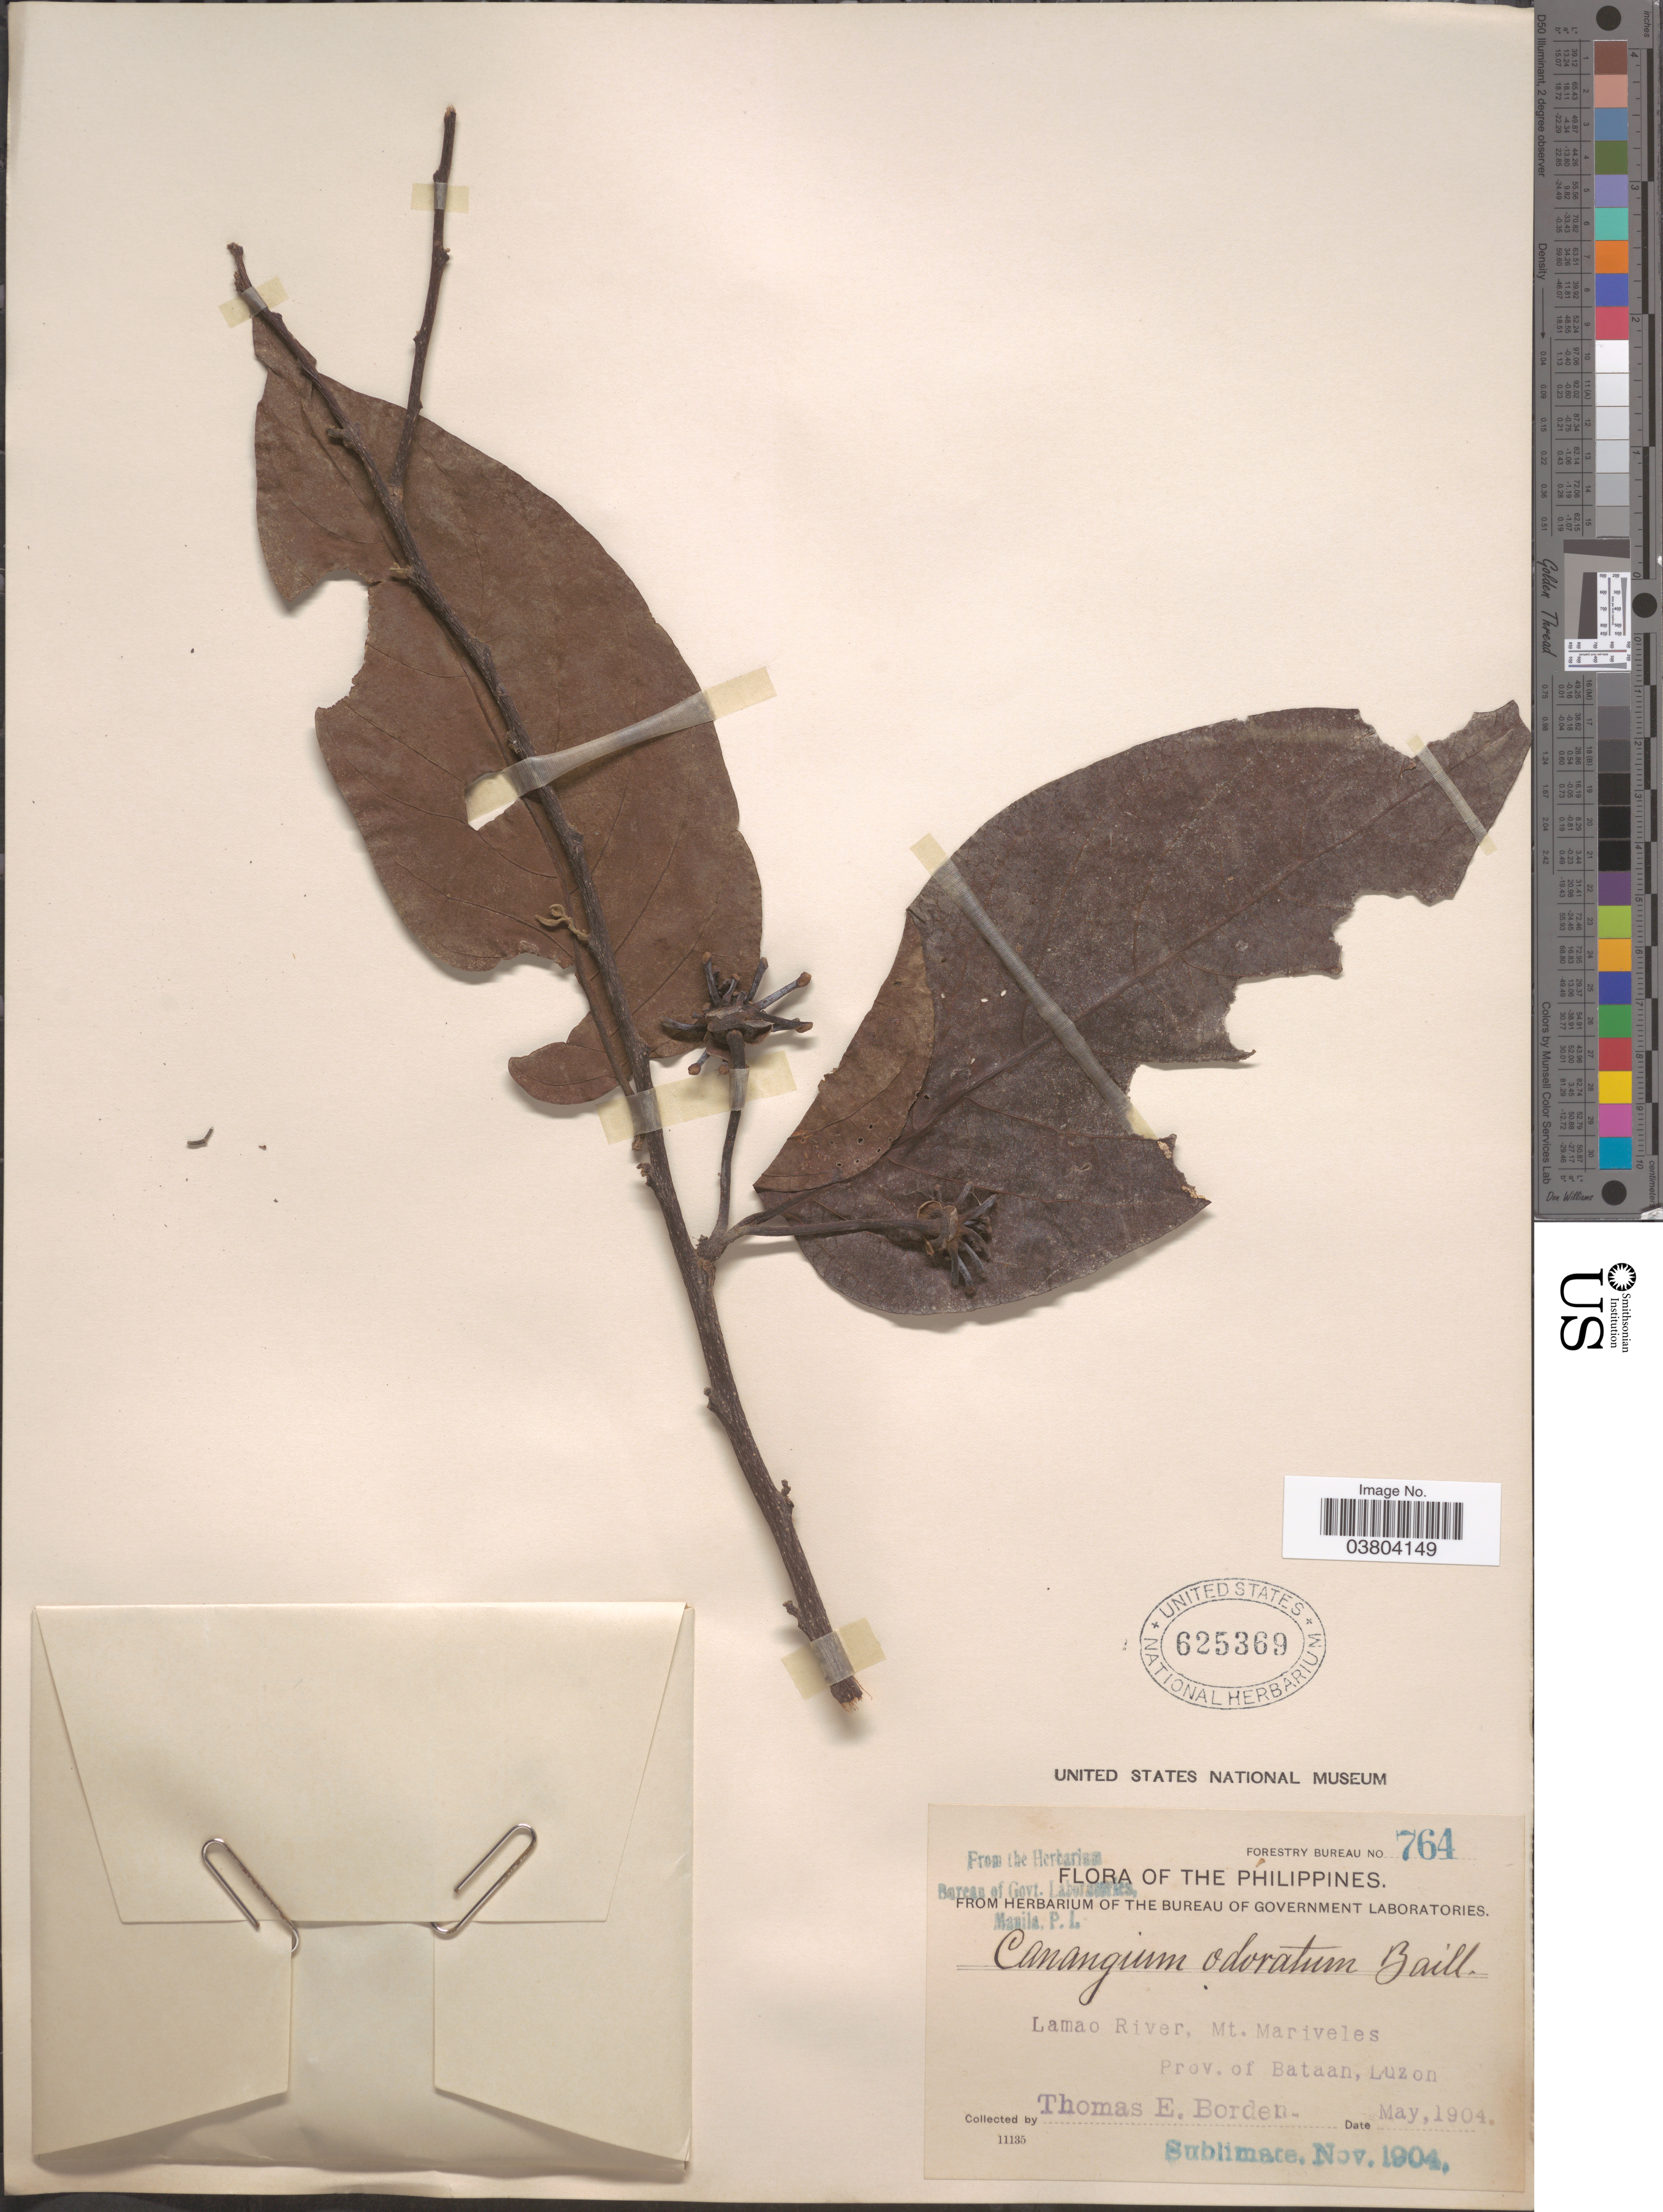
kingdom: Plantae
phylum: Tracheophyta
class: Magnoliopsida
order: Magnoliales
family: Annonaceae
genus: Cananga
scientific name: Cananga odorata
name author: (Lam.) Hook. f. & Thomson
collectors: T. E. Borden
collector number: Forestry Bureau 764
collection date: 1904-05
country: Philippines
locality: Lamao River, Mt. Mariveles. Province of Bataan, Luzon.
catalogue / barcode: US 625369